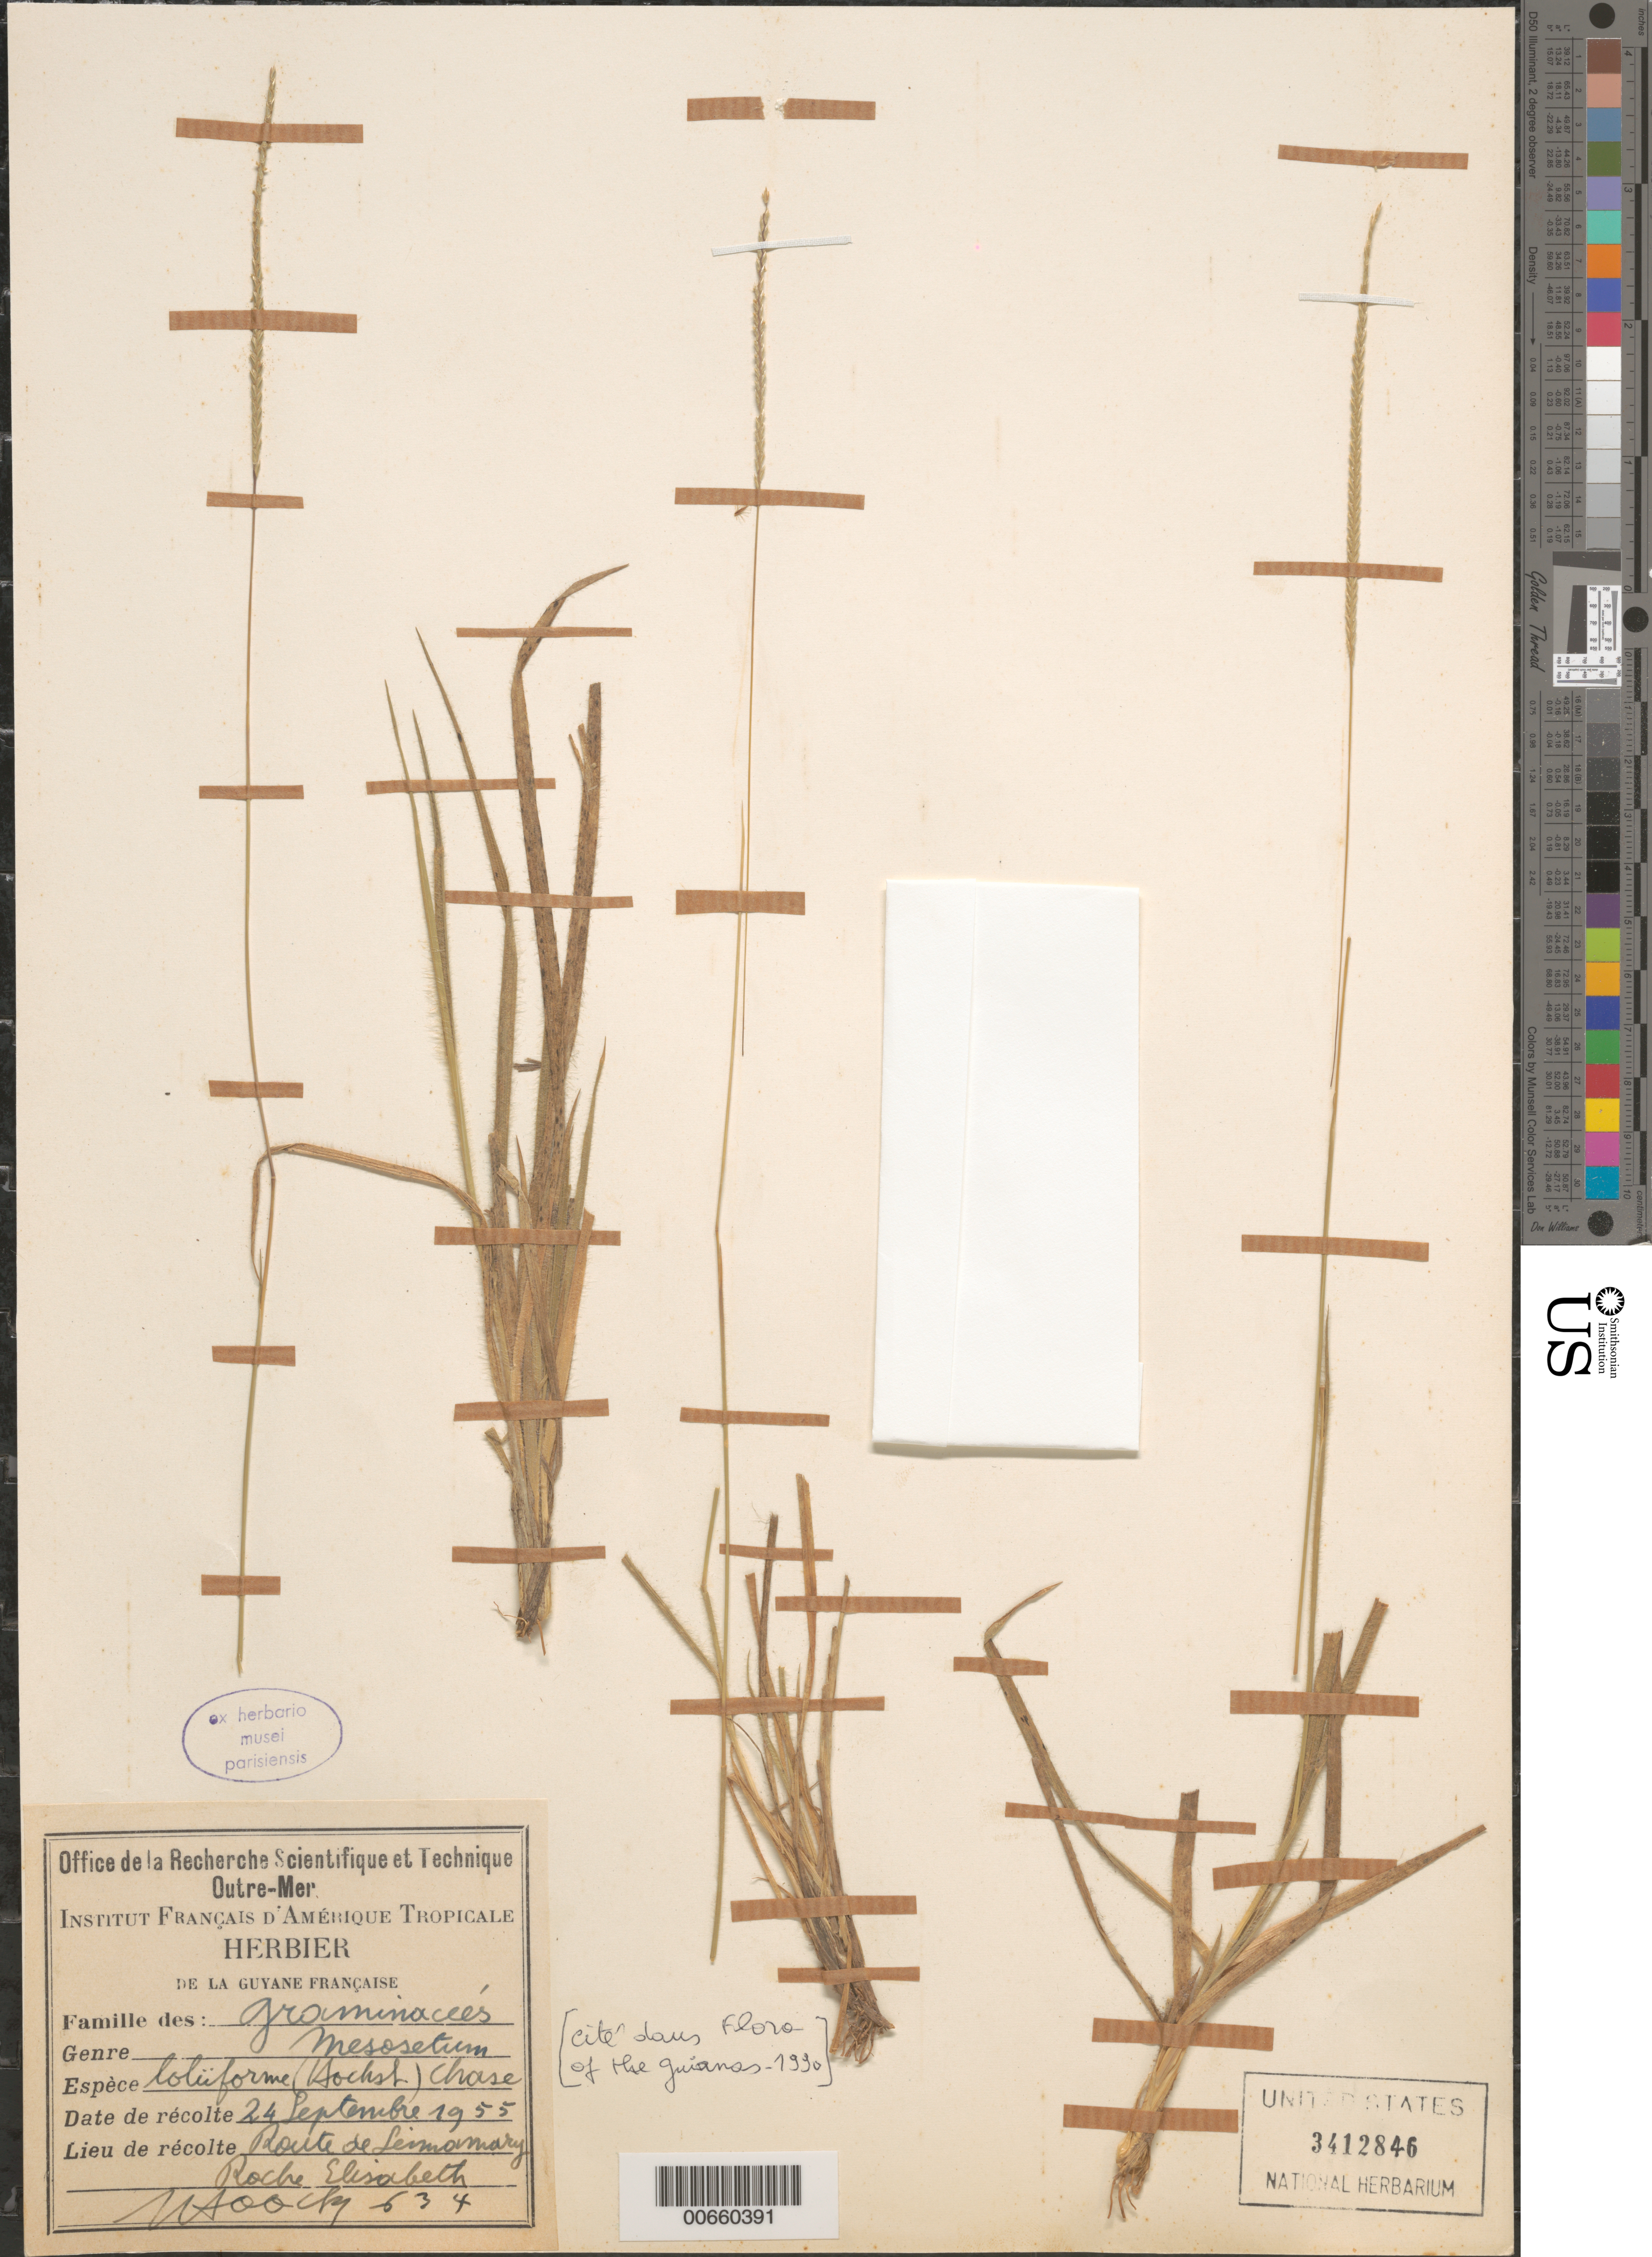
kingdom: Plantae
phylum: Tracheophyta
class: Liliopsida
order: Poales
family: Poaceae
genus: Mesosetum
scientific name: Mesosetum loliiforme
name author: (Hochst. ex Steud.) Chase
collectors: J. Hoock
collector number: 634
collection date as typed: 24-Sep-55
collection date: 1955-09-24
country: French Guiana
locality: Route de Sinnamary, Roche Elisabeth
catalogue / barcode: US 3412846